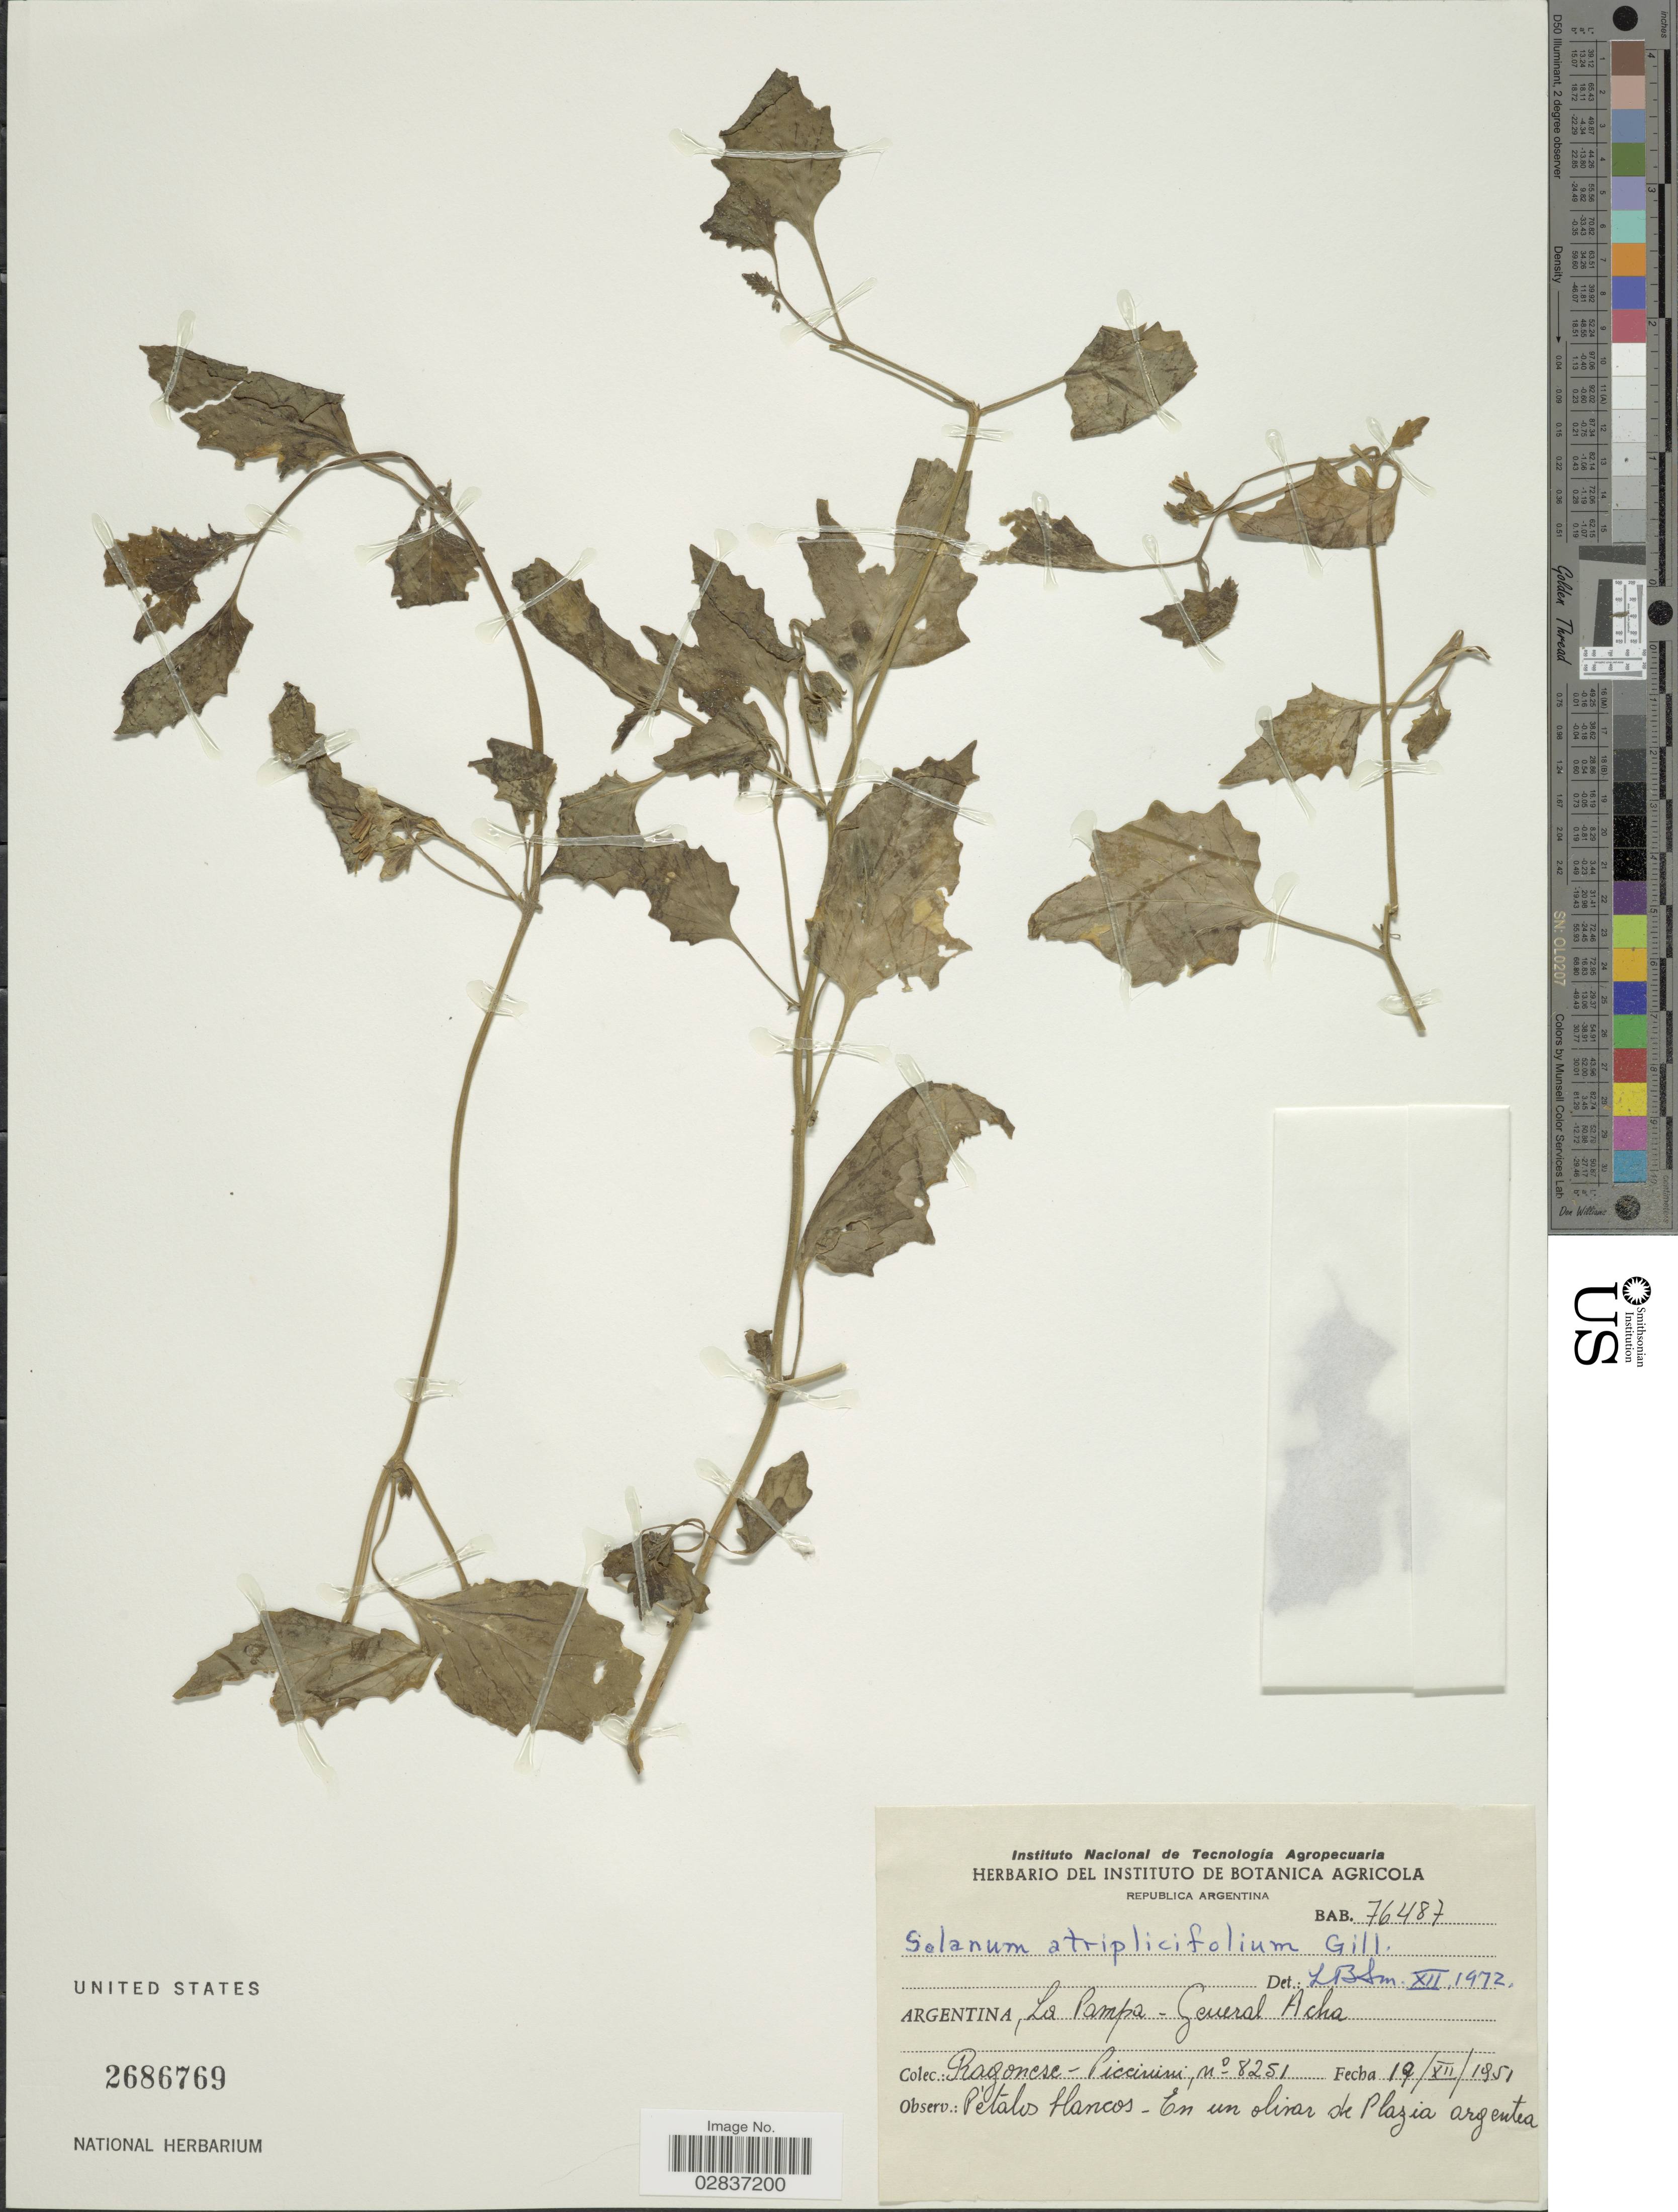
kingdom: Plantae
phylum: Tracheophyta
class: Magnoliopsida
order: Solanales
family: Solanaceae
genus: Solanum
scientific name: Solanum atriplicifolium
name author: Gillies ex Nees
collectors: Ragonese, -- & Picciruimi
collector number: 8251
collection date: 1951-12-19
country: Argentina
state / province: La Pampa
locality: General Acha.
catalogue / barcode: US 2686769